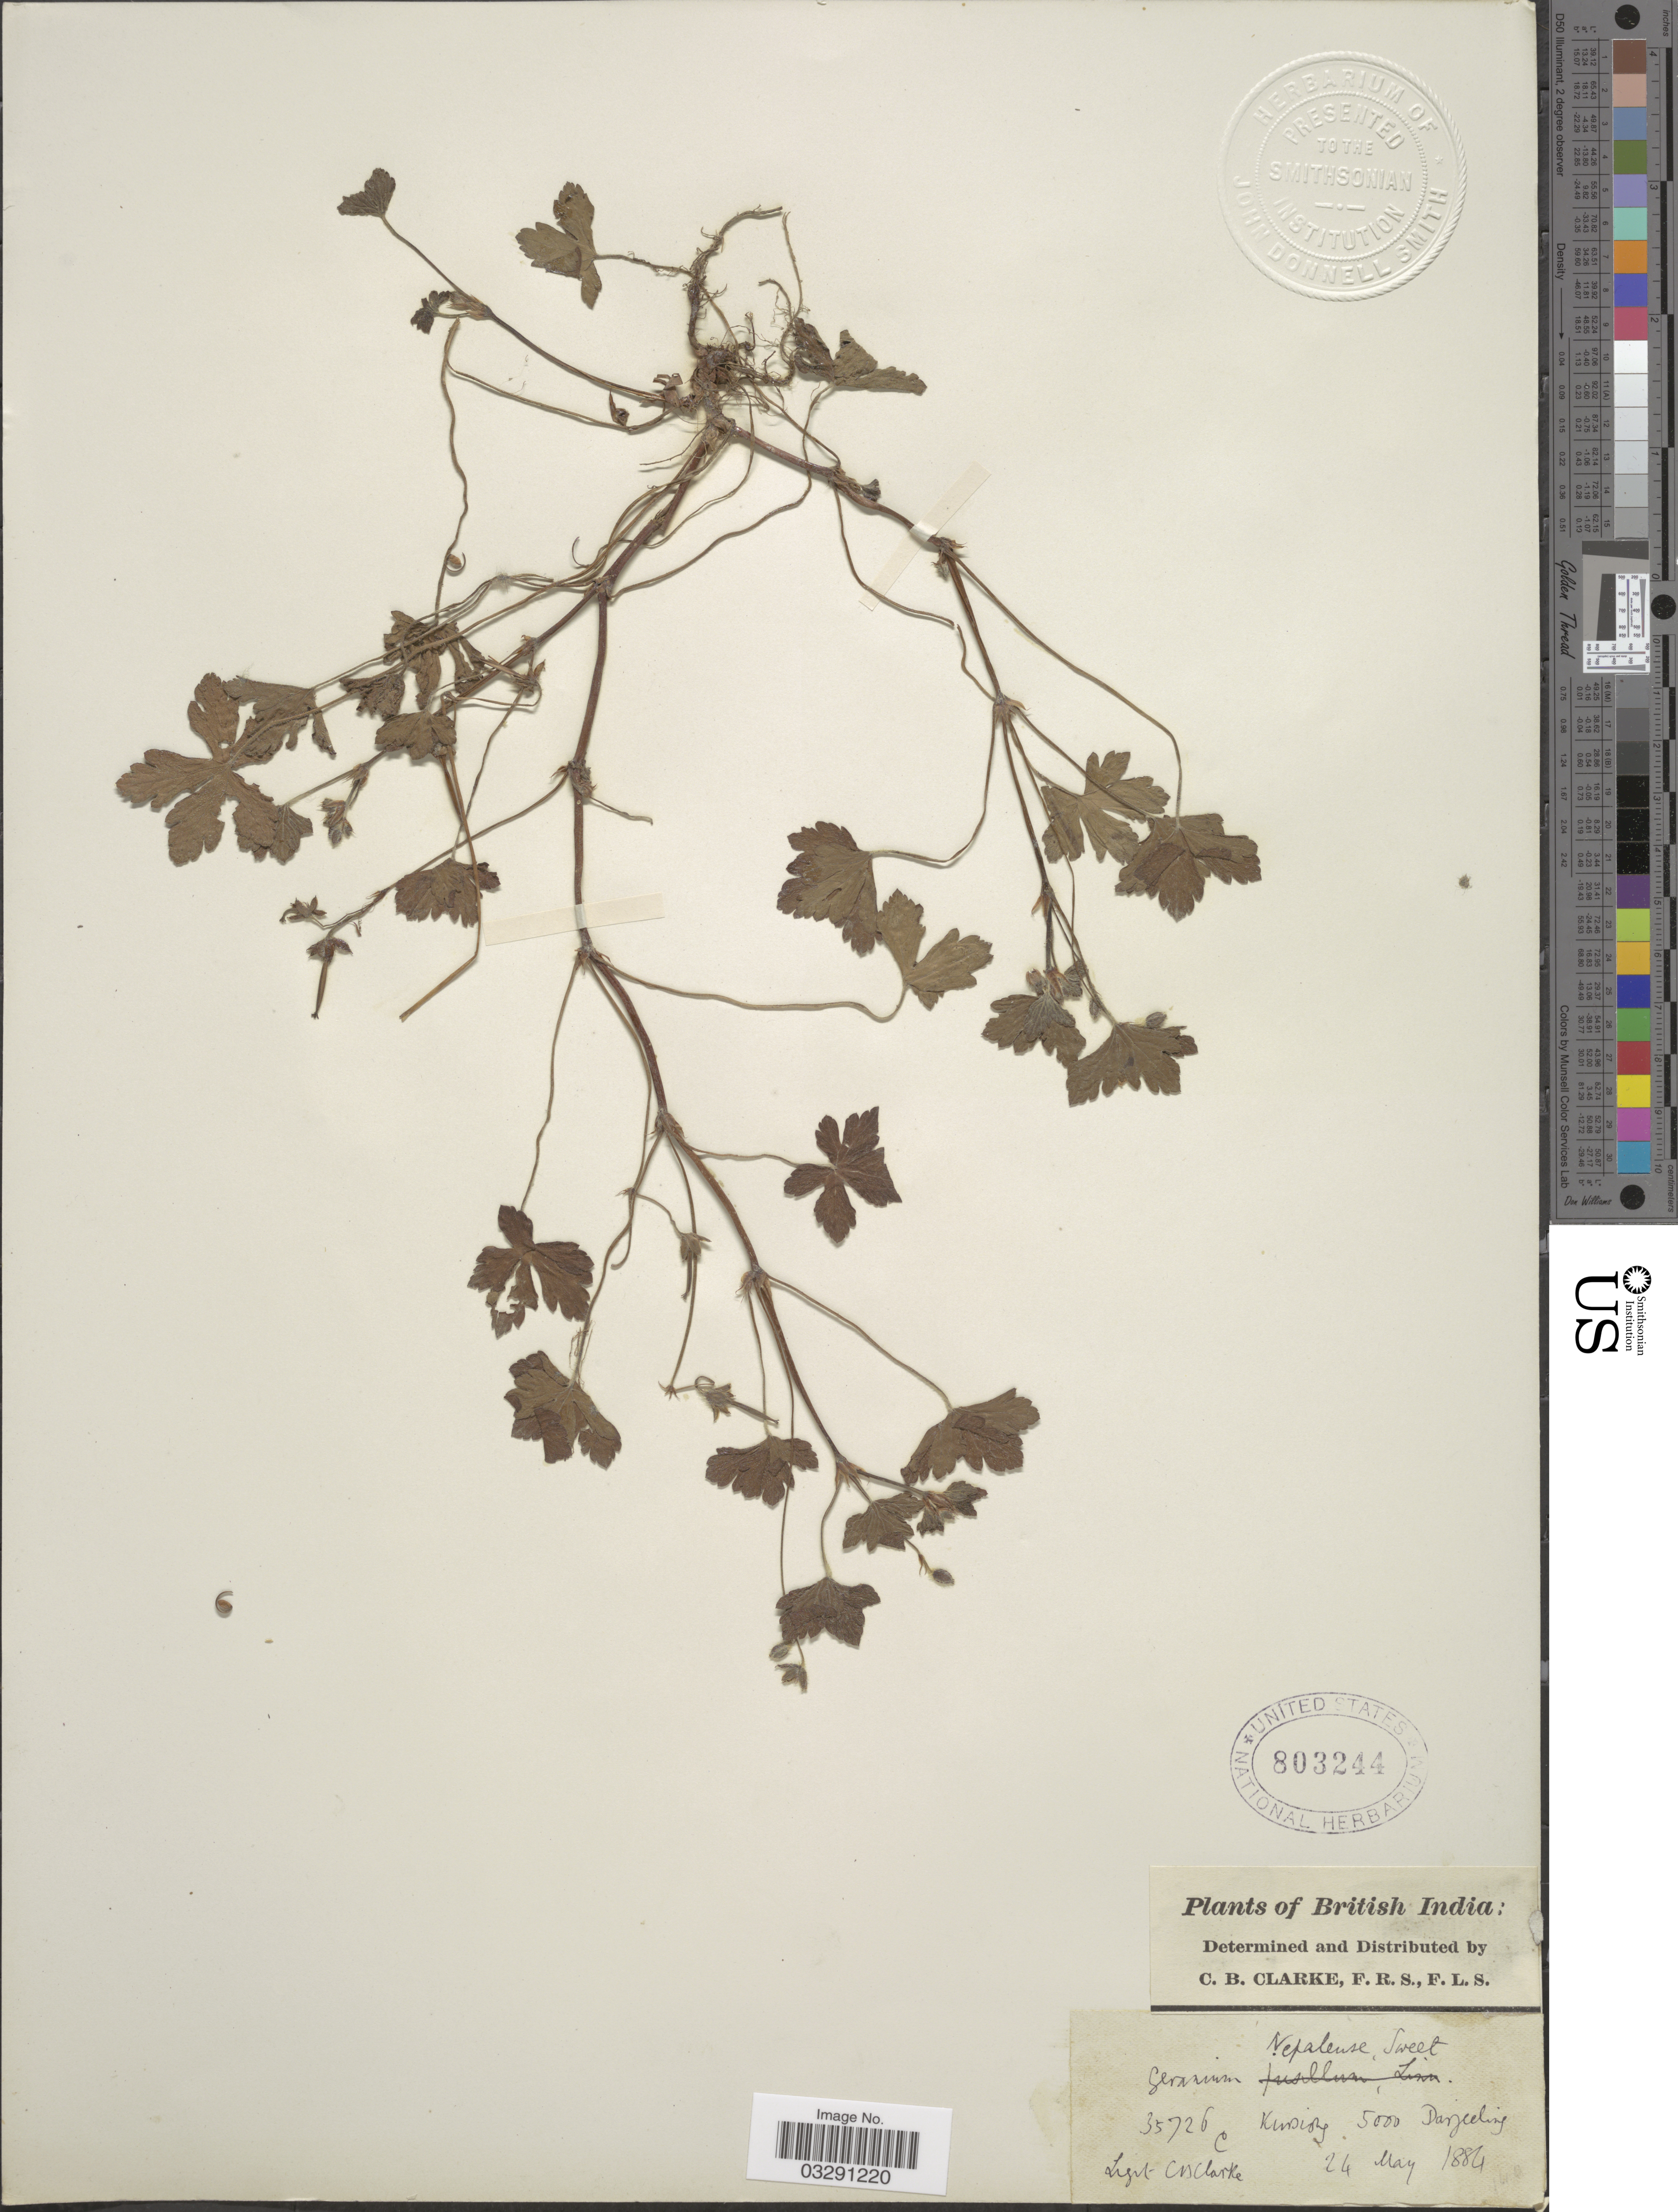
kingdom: Plantae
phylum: Tracheophyta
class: Magnoliopsida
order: Geraniales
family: Geraniaceae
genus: Geranium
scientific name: Geranium nepalense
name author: Sweet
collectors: C. B. Clarke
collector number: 35726C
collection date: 1884-05-24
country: India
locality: British India, Kursiong, Darjeeling.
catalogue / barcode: US 803244